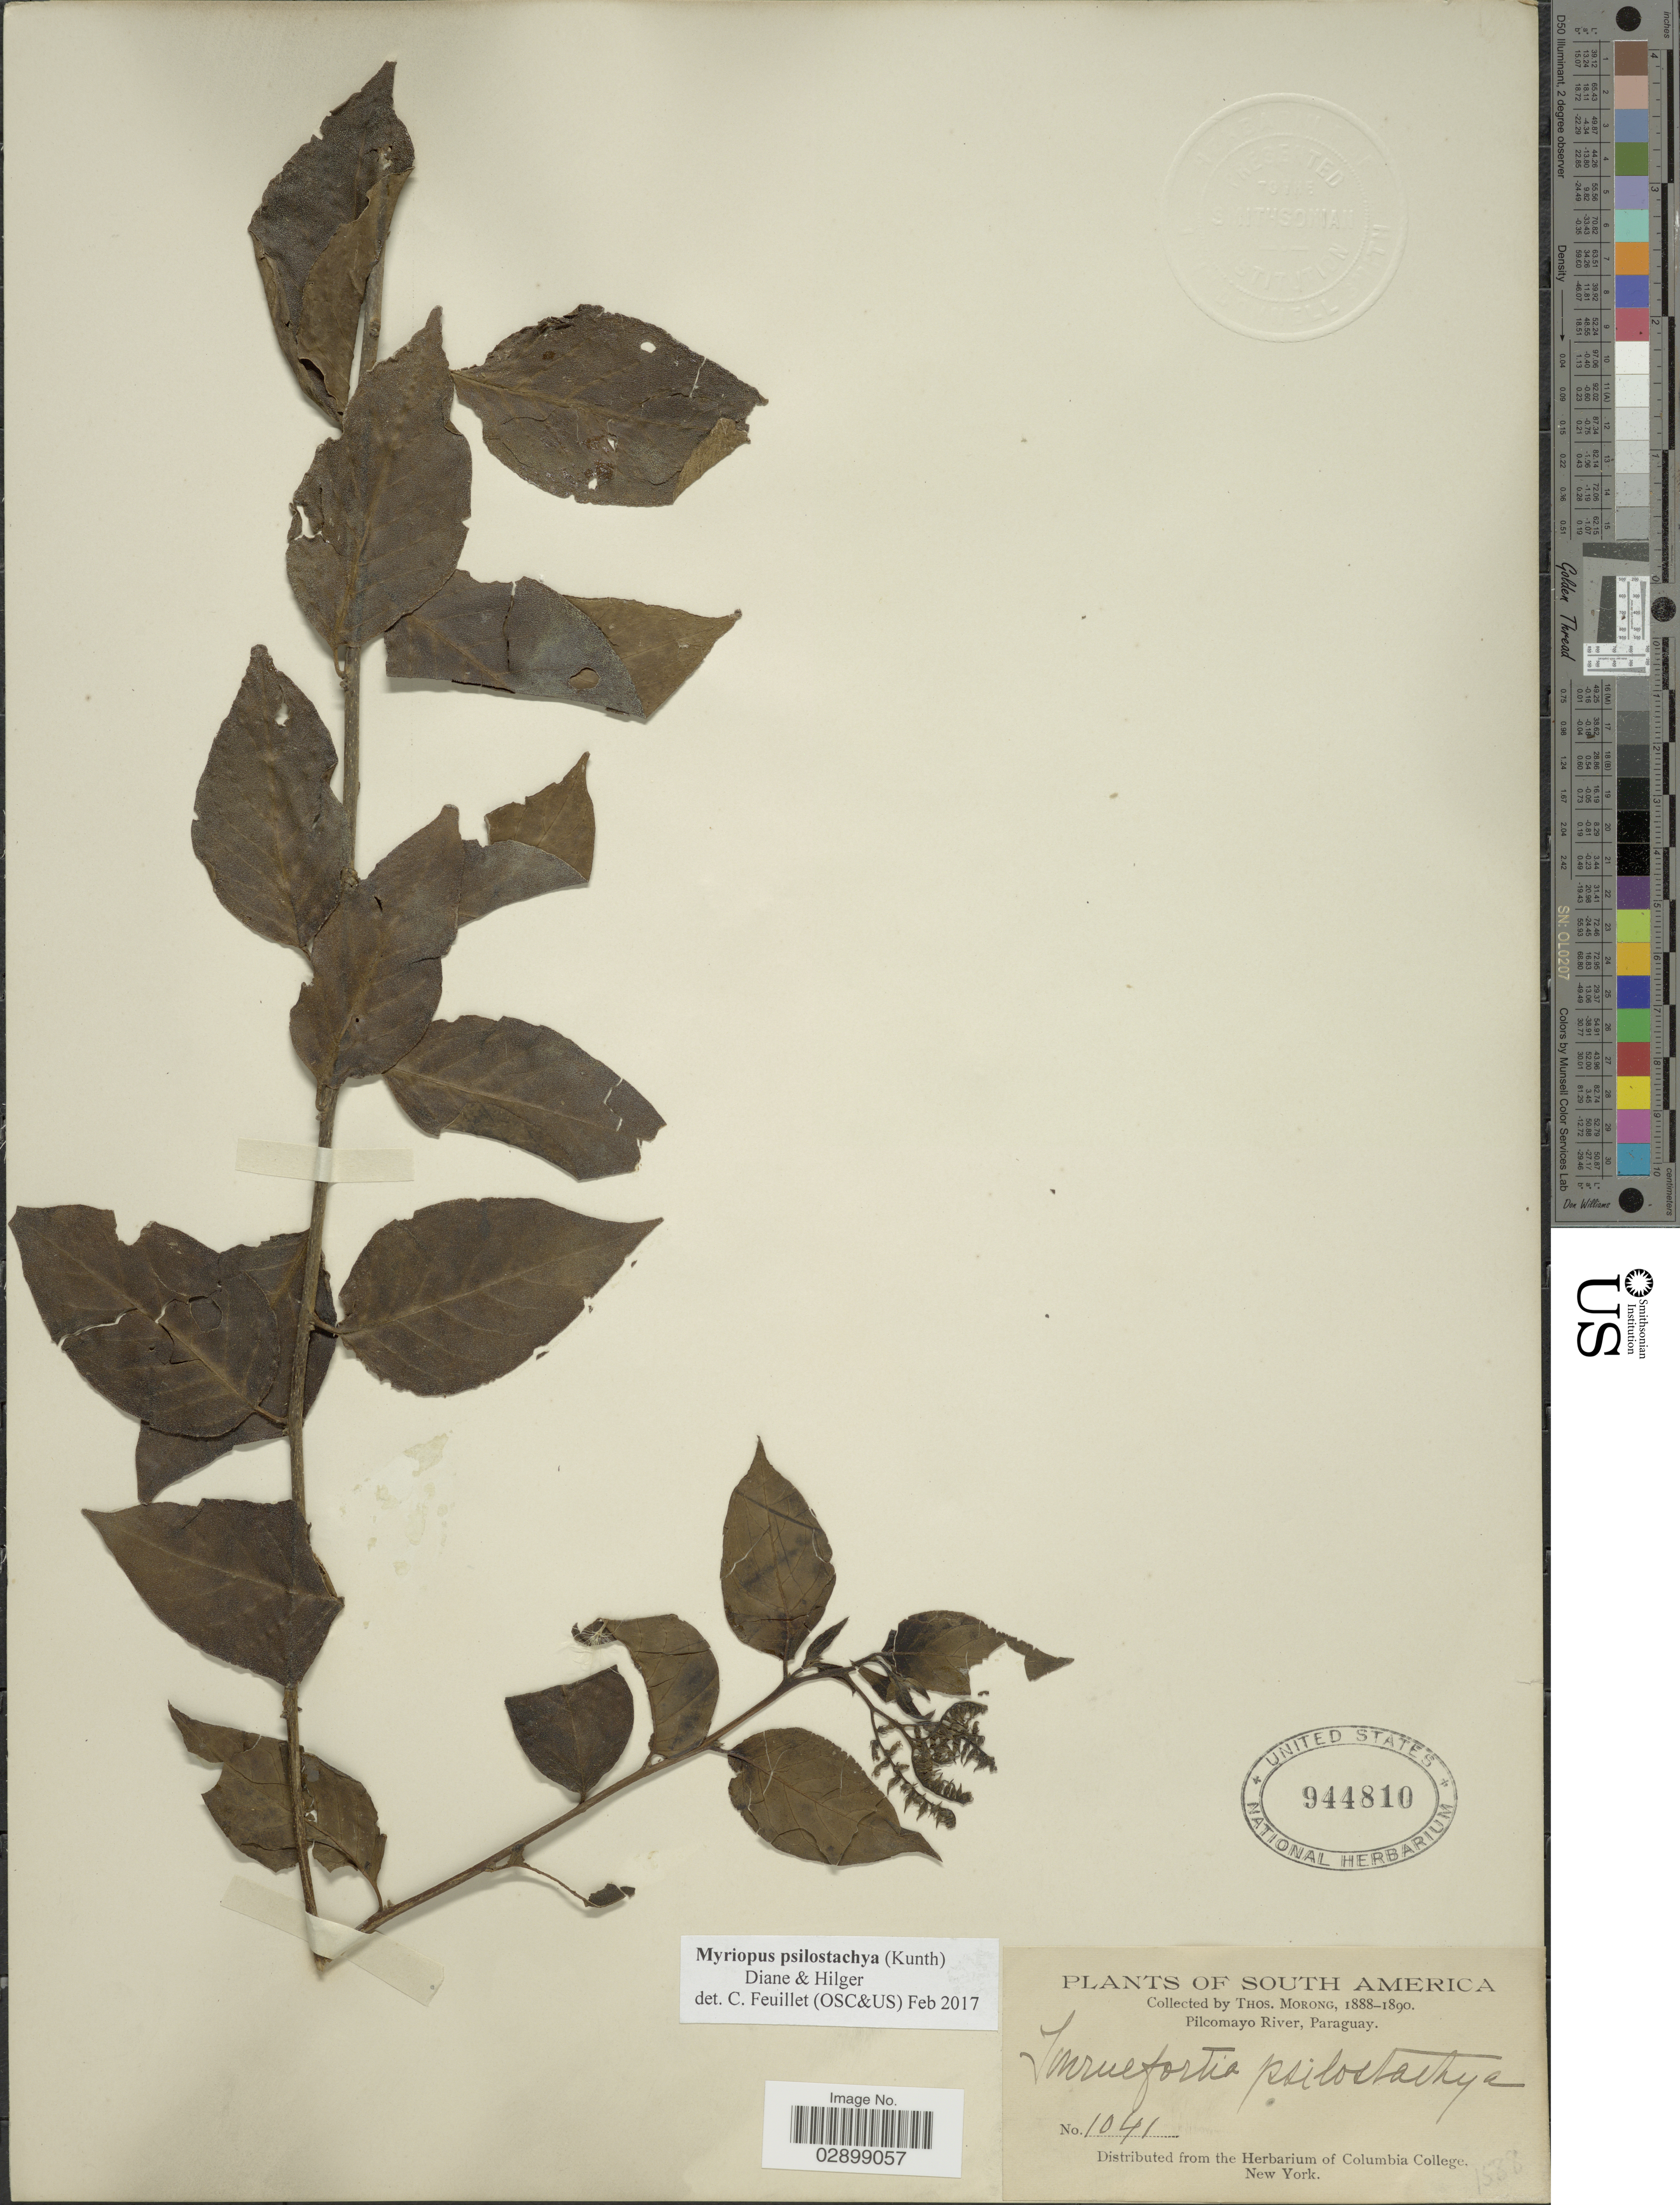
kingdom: Plantae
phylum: Tracheophyta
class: Magnoliopsida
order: Boraginales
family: Heliotropiaceae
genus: Myriopus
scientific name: Myriopus psilostachya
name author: (Kunth) Diane & Hilger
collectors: ex herb. T. Morong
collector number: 1041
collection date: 1888/1890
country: Paraguay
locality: Plicomayo River.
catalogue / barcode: US 944810